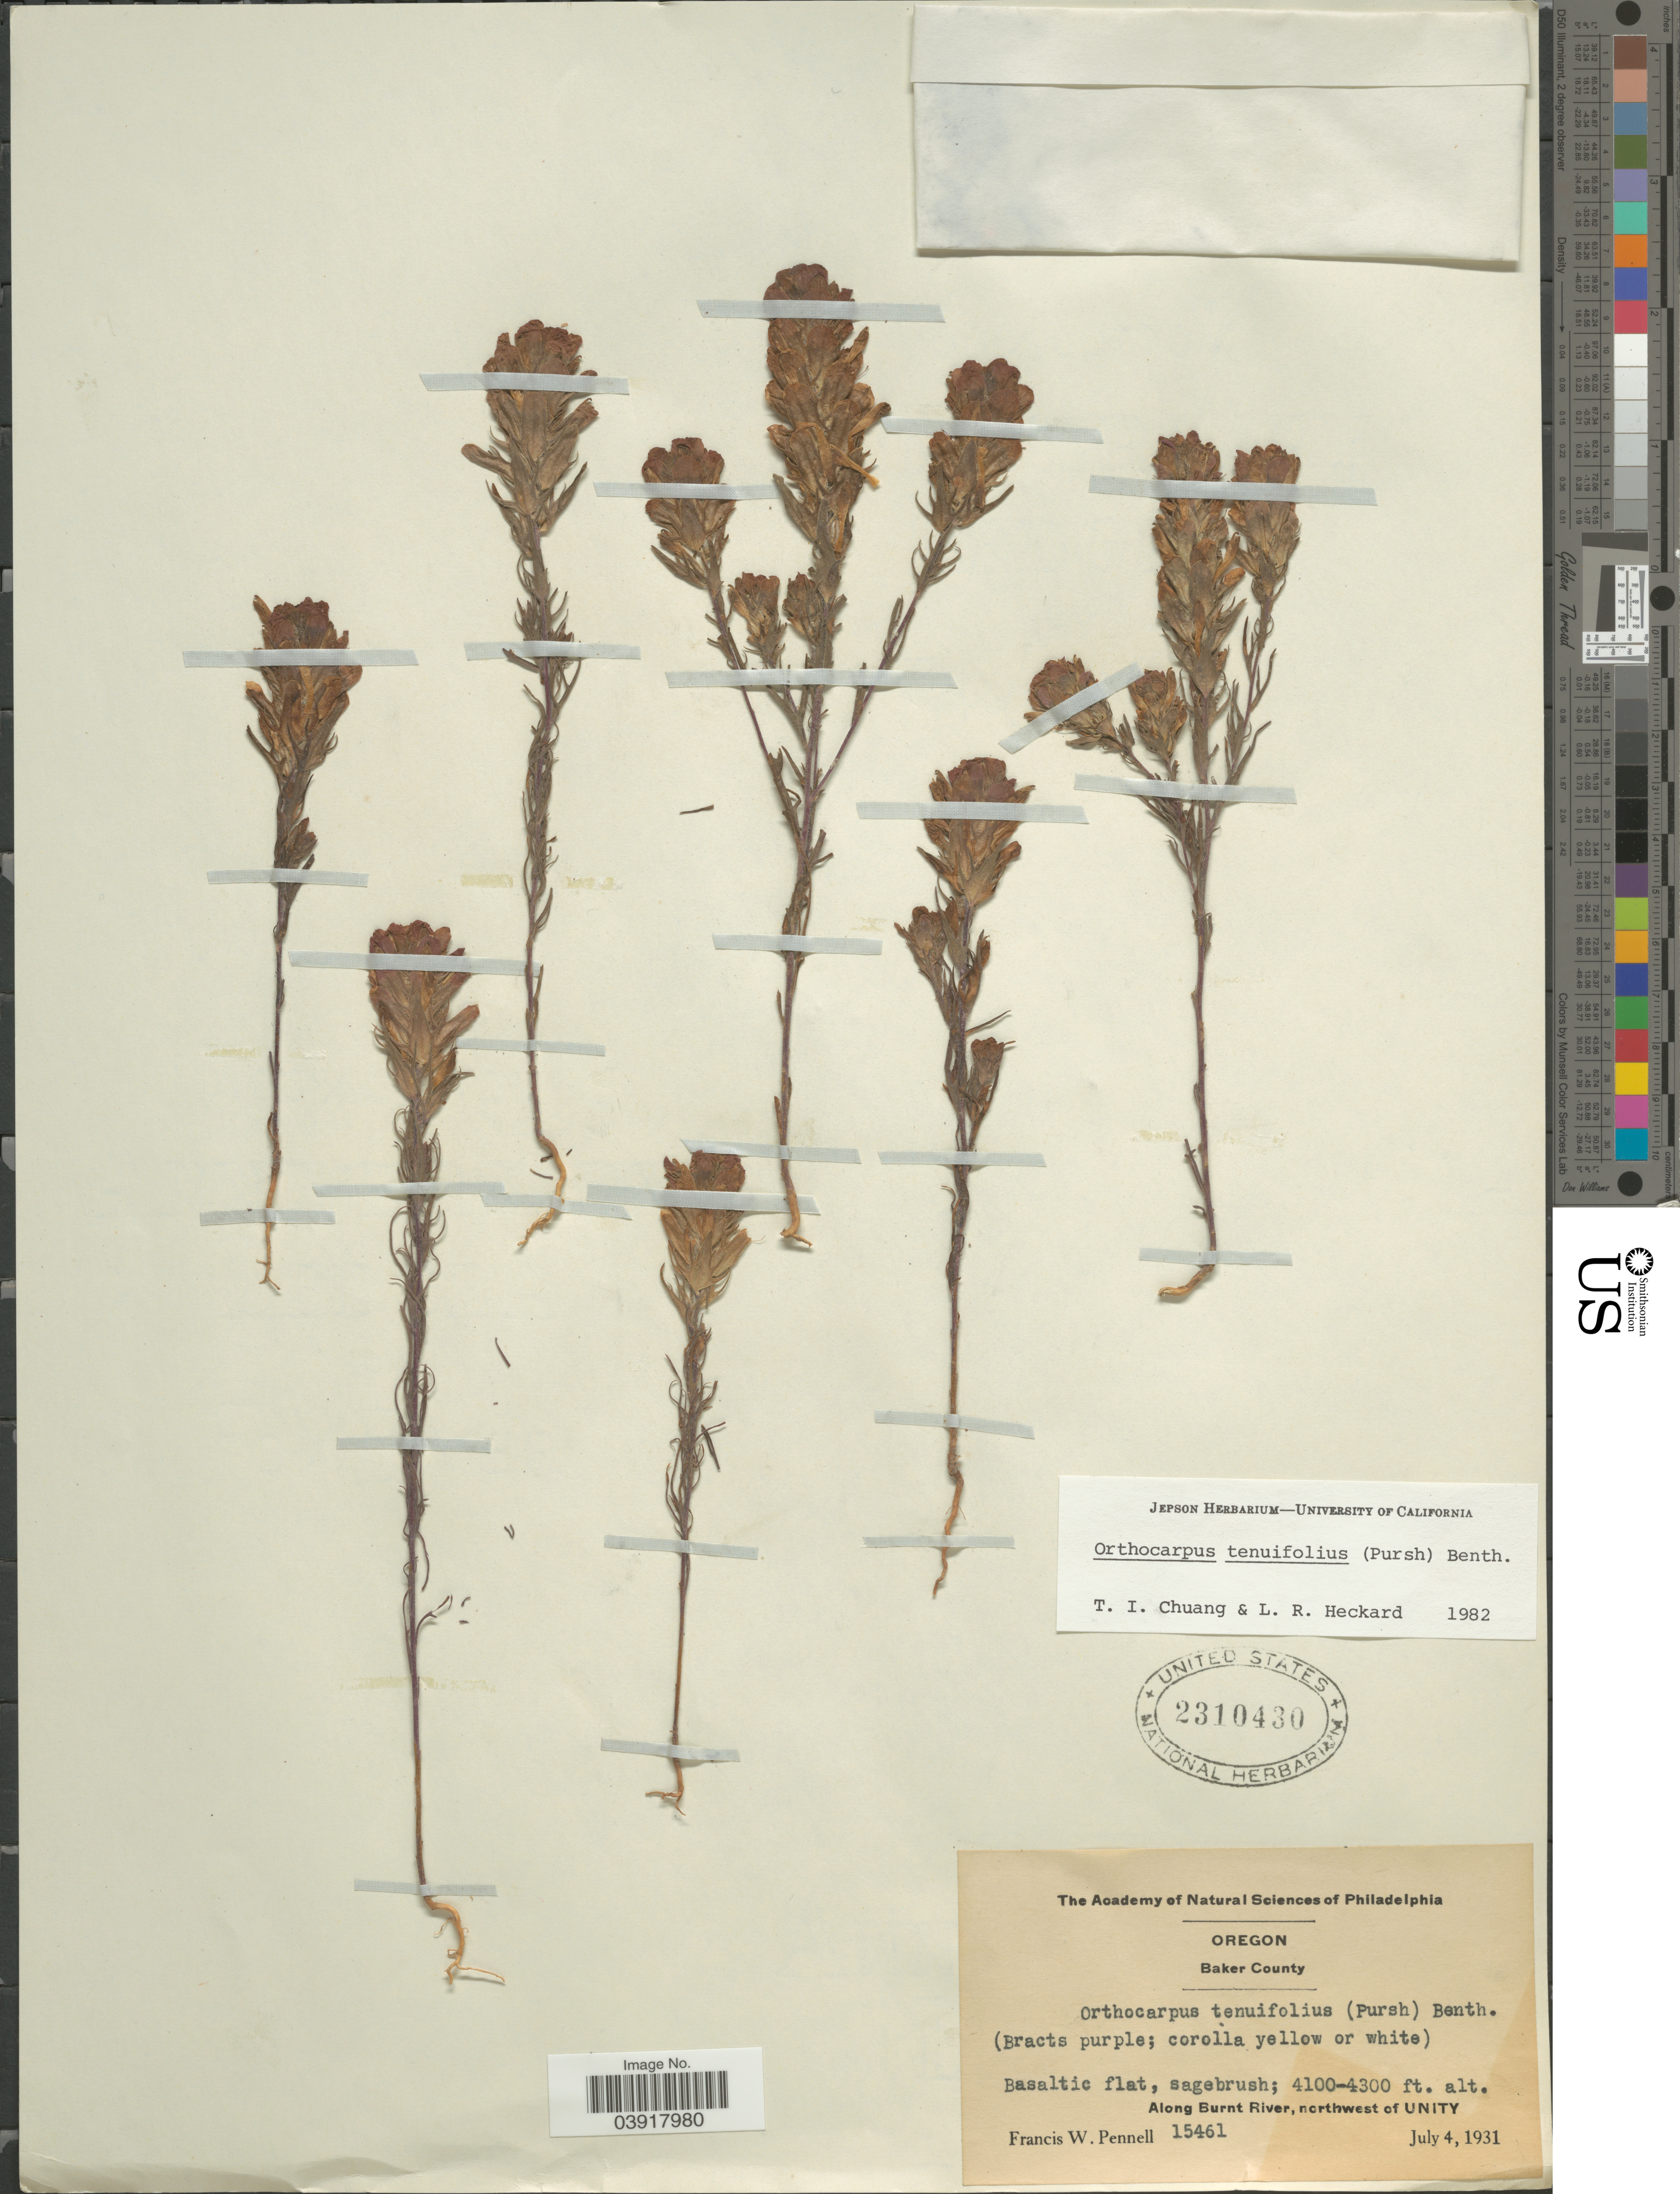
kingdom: Plantae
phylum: Tracheophyta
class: Magnoliopsida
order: Lamiales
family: Orobanchaceae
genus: Orthocarpus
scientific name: Orthocarpus tenuifolius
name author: (Pursh) Benth.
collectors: F. W. Pennell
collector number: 15461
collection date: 1931-07-04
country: United States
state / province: Oregon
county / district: Baker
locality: Along Burnt River, northwest of Unity.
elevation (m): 1250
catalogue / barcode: US 2310430